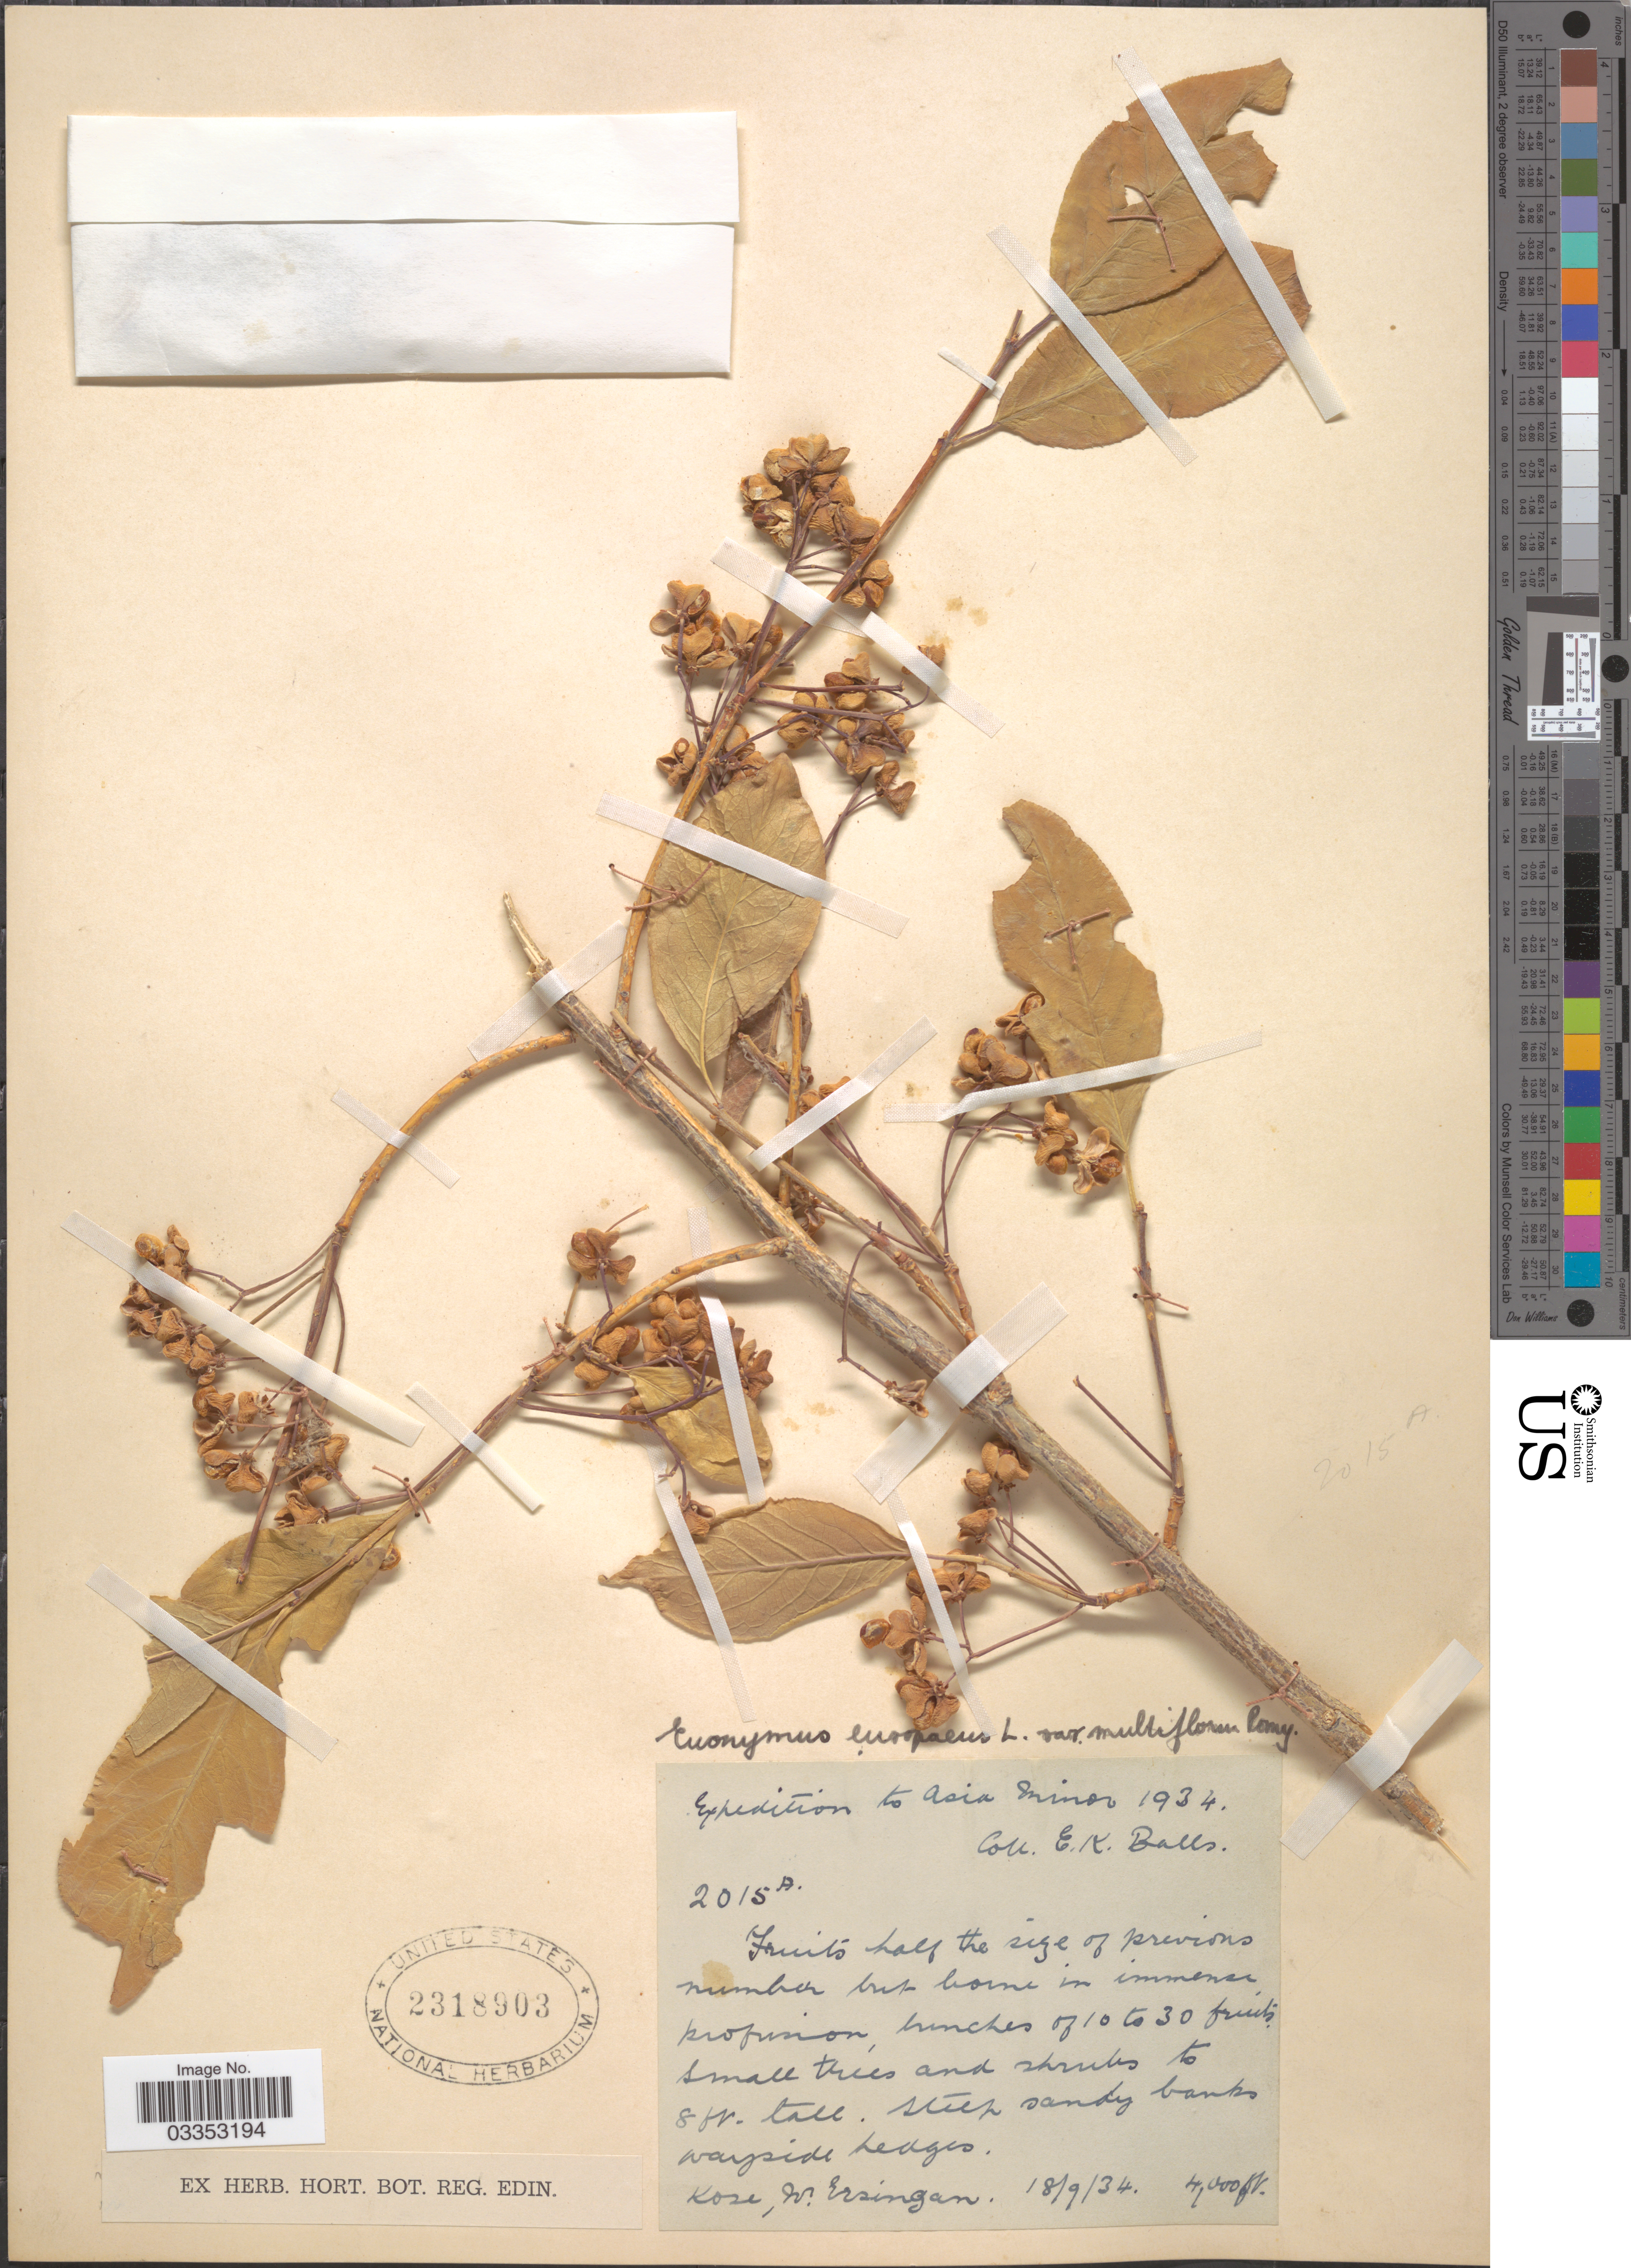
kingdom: Plantae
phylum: Tracheophyta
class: Magnoliopsida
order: Celastrales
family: Celastraceae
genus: Euonymus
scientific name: Euonymus europaeus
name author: L.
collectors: E. K. Balls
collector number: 2015A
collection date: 1934-09-18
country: Turkey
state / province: Gumushane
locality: Asia Minor. Kose, nr. Ersingan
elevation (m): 1219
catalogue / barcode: US 2318903